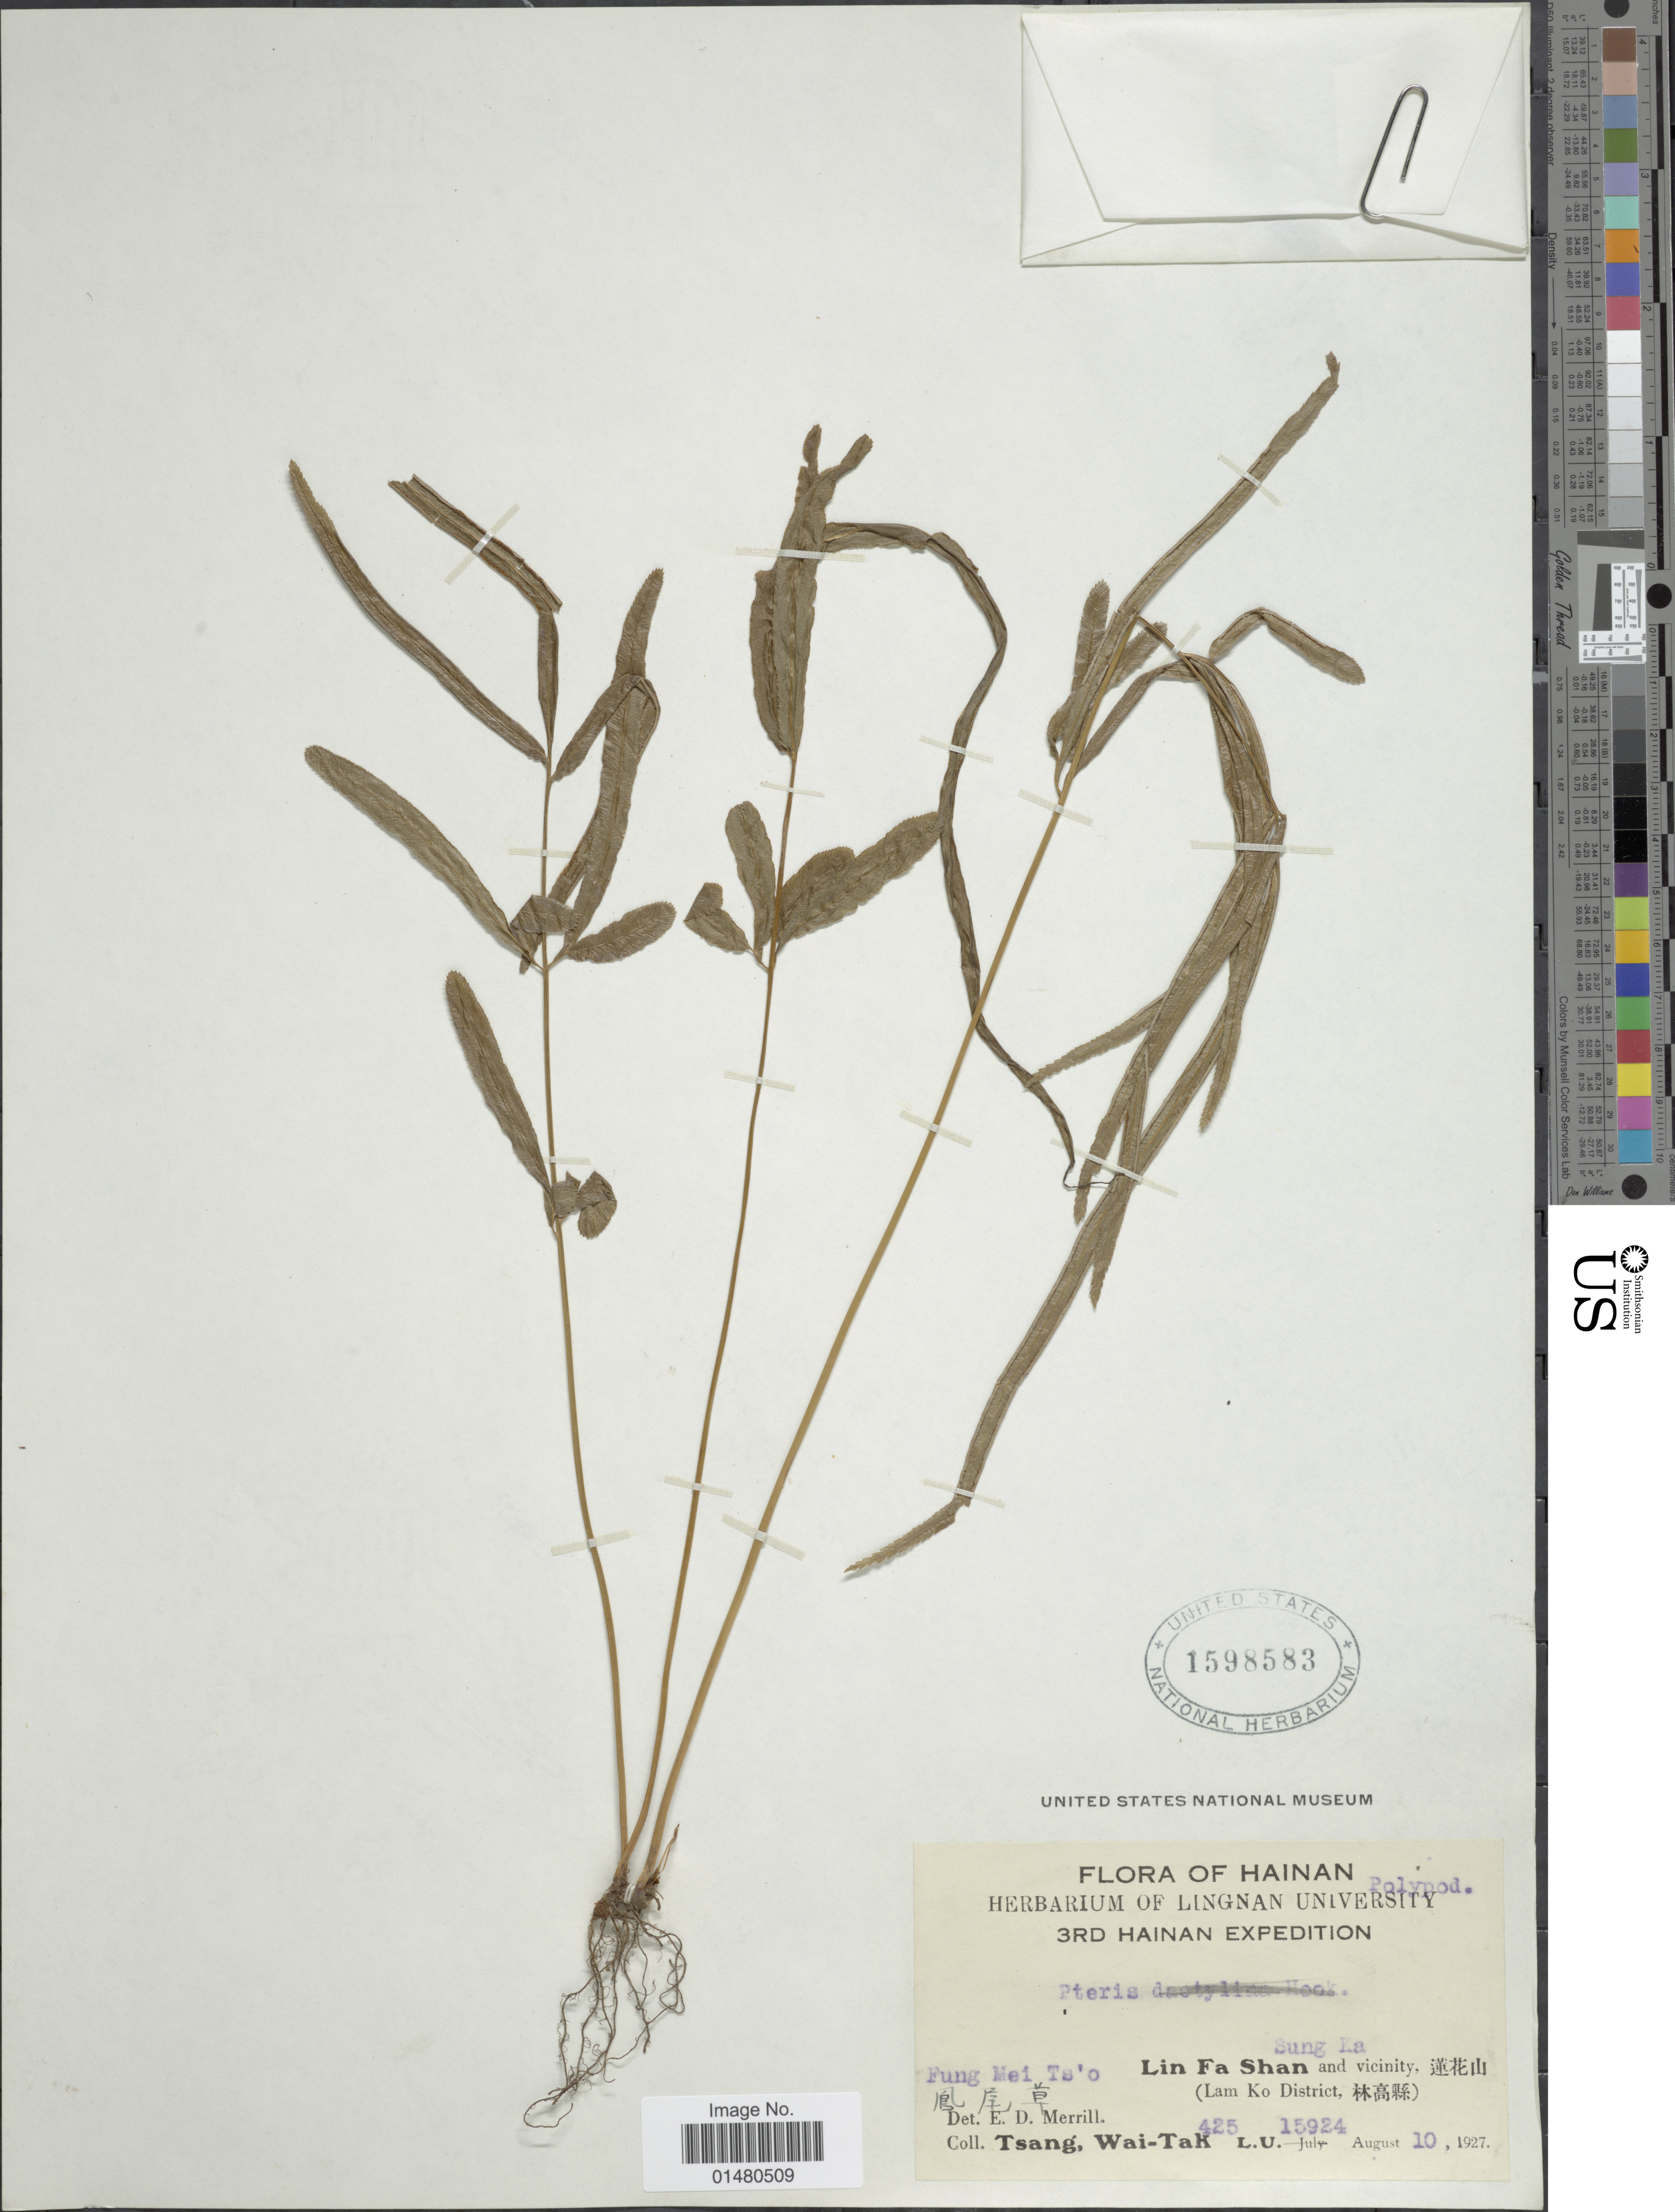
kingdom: Plantae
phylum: Tracheophyta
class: Polypodiopsida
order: Polypodiales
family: Pteridaceae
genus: Pteris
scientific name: Pteris ensiformis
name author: Burm. f.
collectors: W. T. Tsang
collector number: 425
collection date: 1927-08-10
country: China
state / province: Hainan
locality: Fung Mei Ts'o X, Sung Ka, Lin Fa Shan and vicinity, X, (Lam Ko District, X)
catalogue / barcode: US 1598583